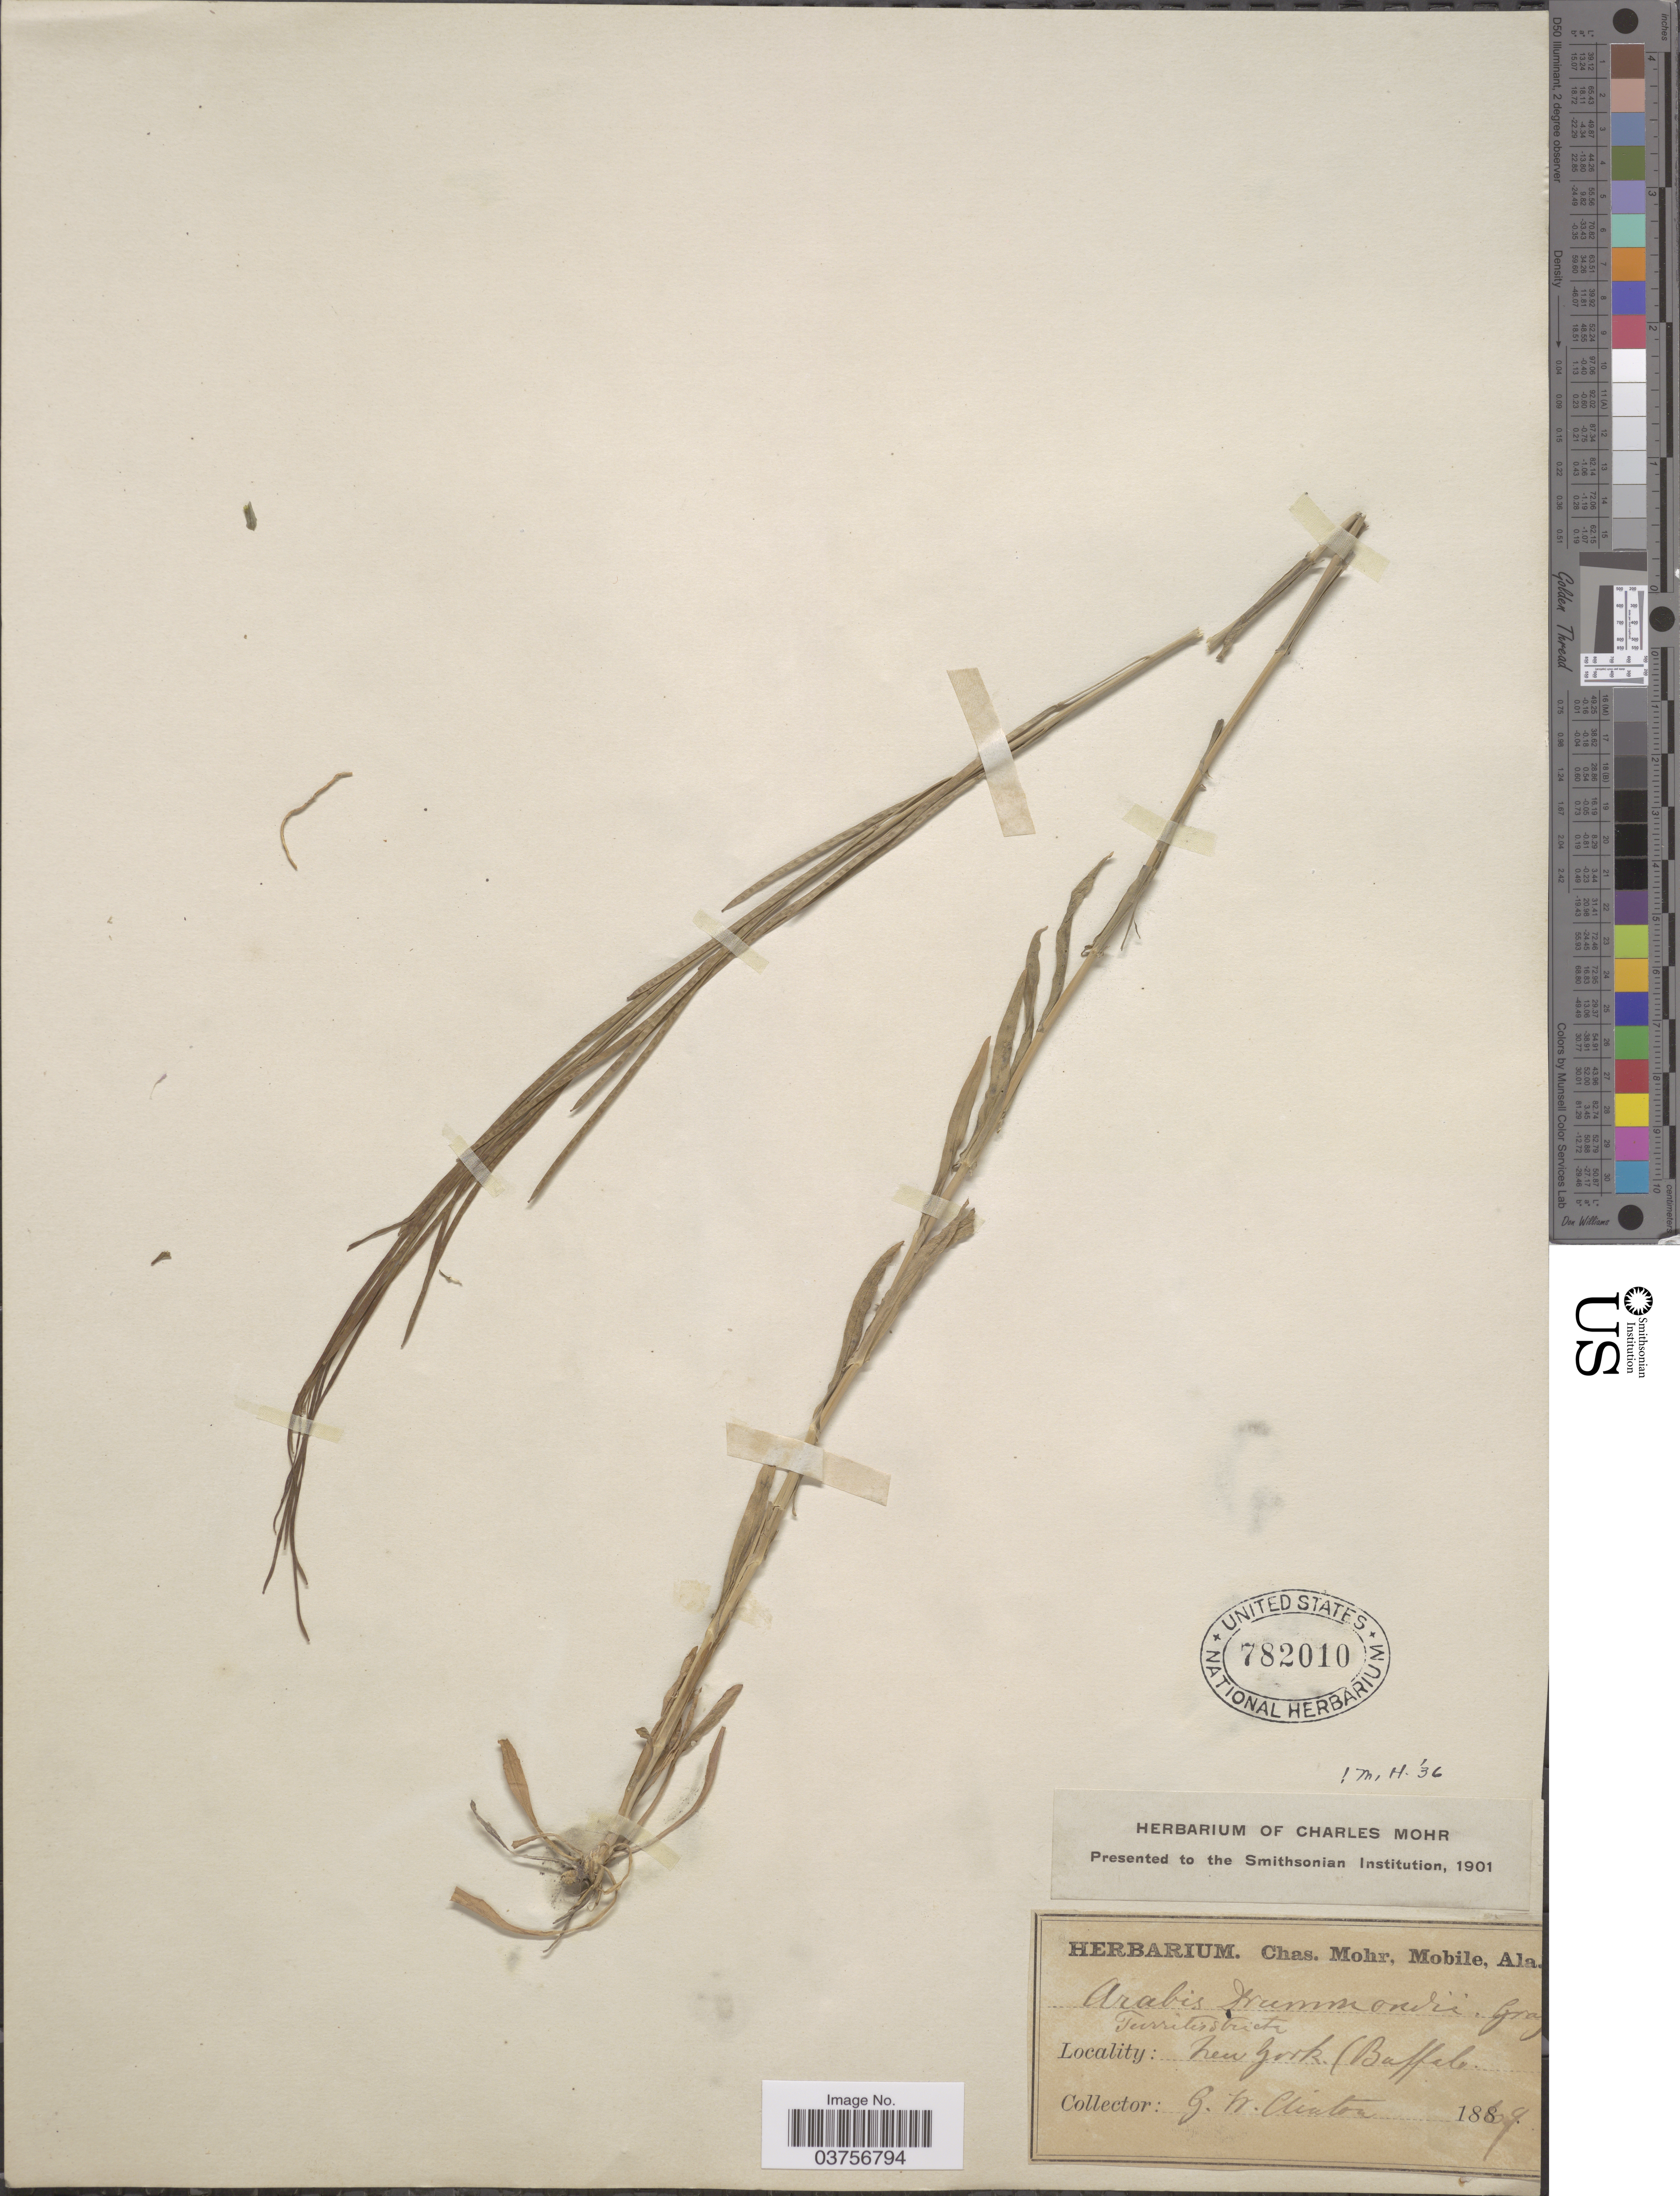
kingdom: Plantae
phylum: Tracheophyta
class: Magnoliopsida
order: Brassicales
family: Brassicaceae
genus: Arabis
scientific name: Arabis drummondii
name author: A. Gray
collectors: G. N. Clinton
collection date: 1869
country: United States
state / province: New York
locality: Buffalo.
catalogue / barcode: US 782010